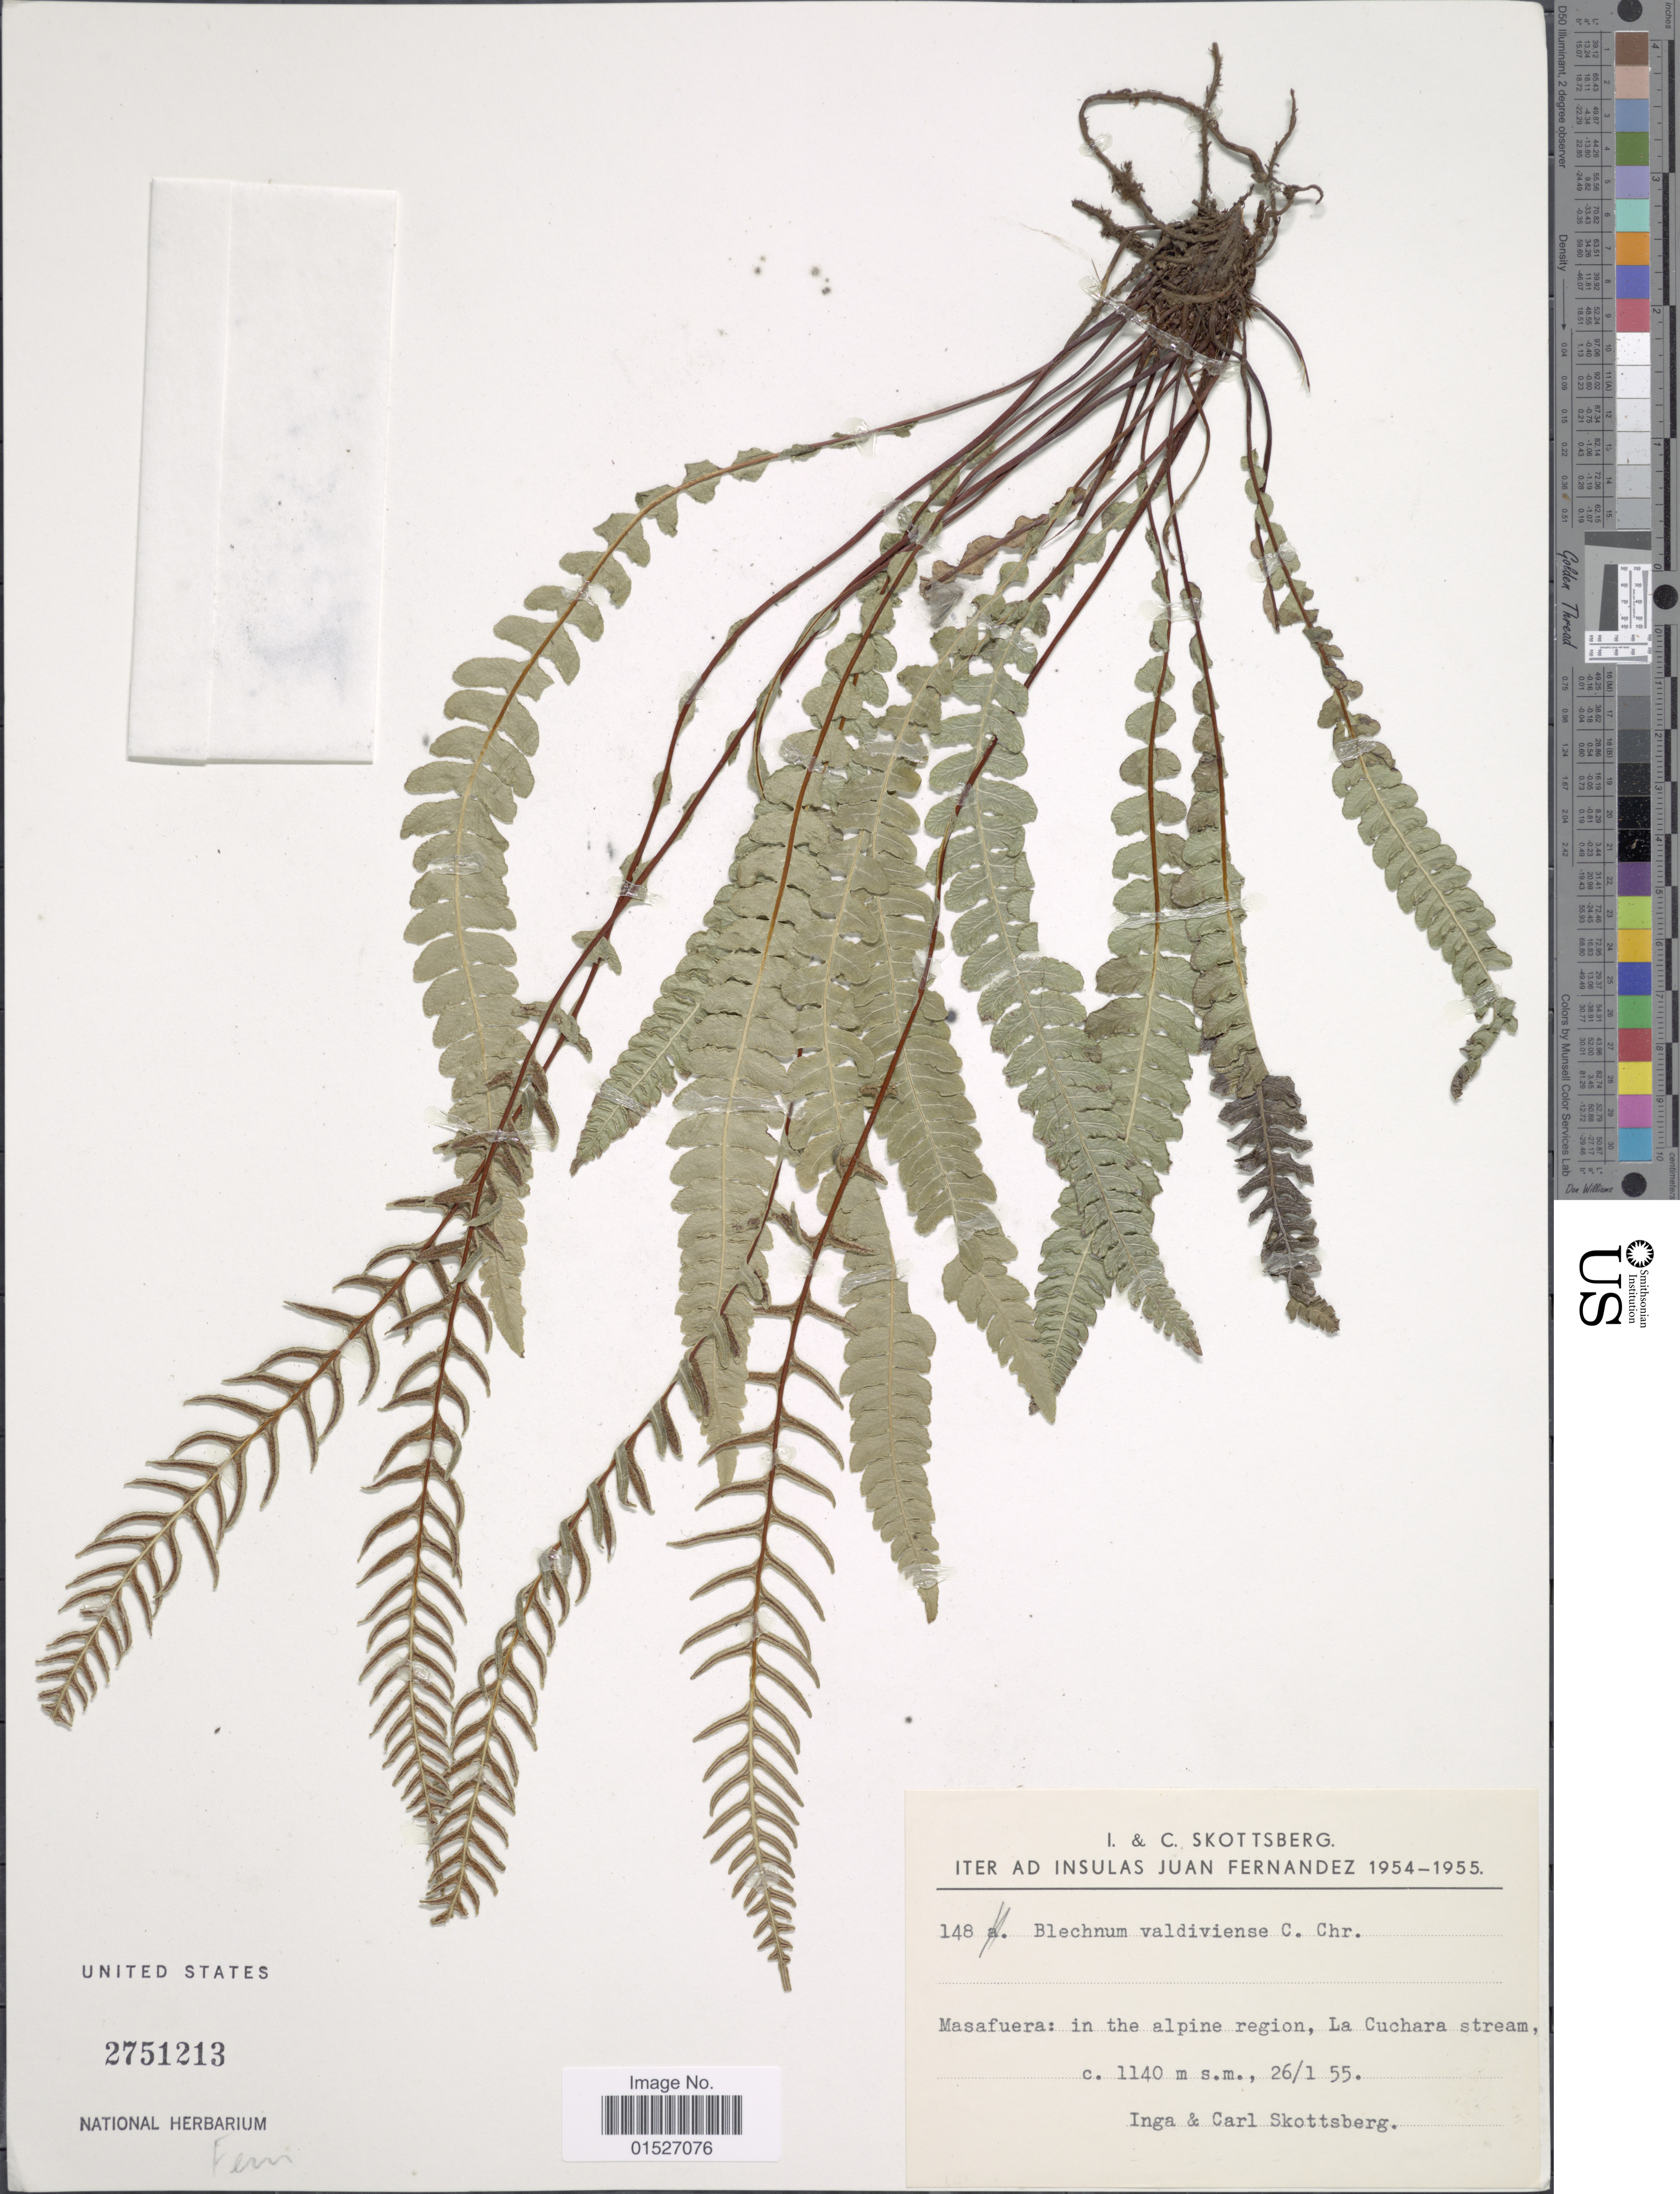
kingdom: Plantae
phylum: Tracheophyta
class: Polypodiopsida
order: Polypodiales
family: Blechnaceae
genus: Blechnum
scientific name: Blechnum valdivense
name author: C. Chr.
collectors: I. Skottsberg & C. Skottsberg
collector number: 148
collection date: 1955-01-26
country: Chile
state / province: Valparaíso (V)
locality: Insulas Juan Fernandez. Masafuera: in the alpine region, La Cuchara stream.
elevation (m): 1140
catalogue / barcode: US 2751213